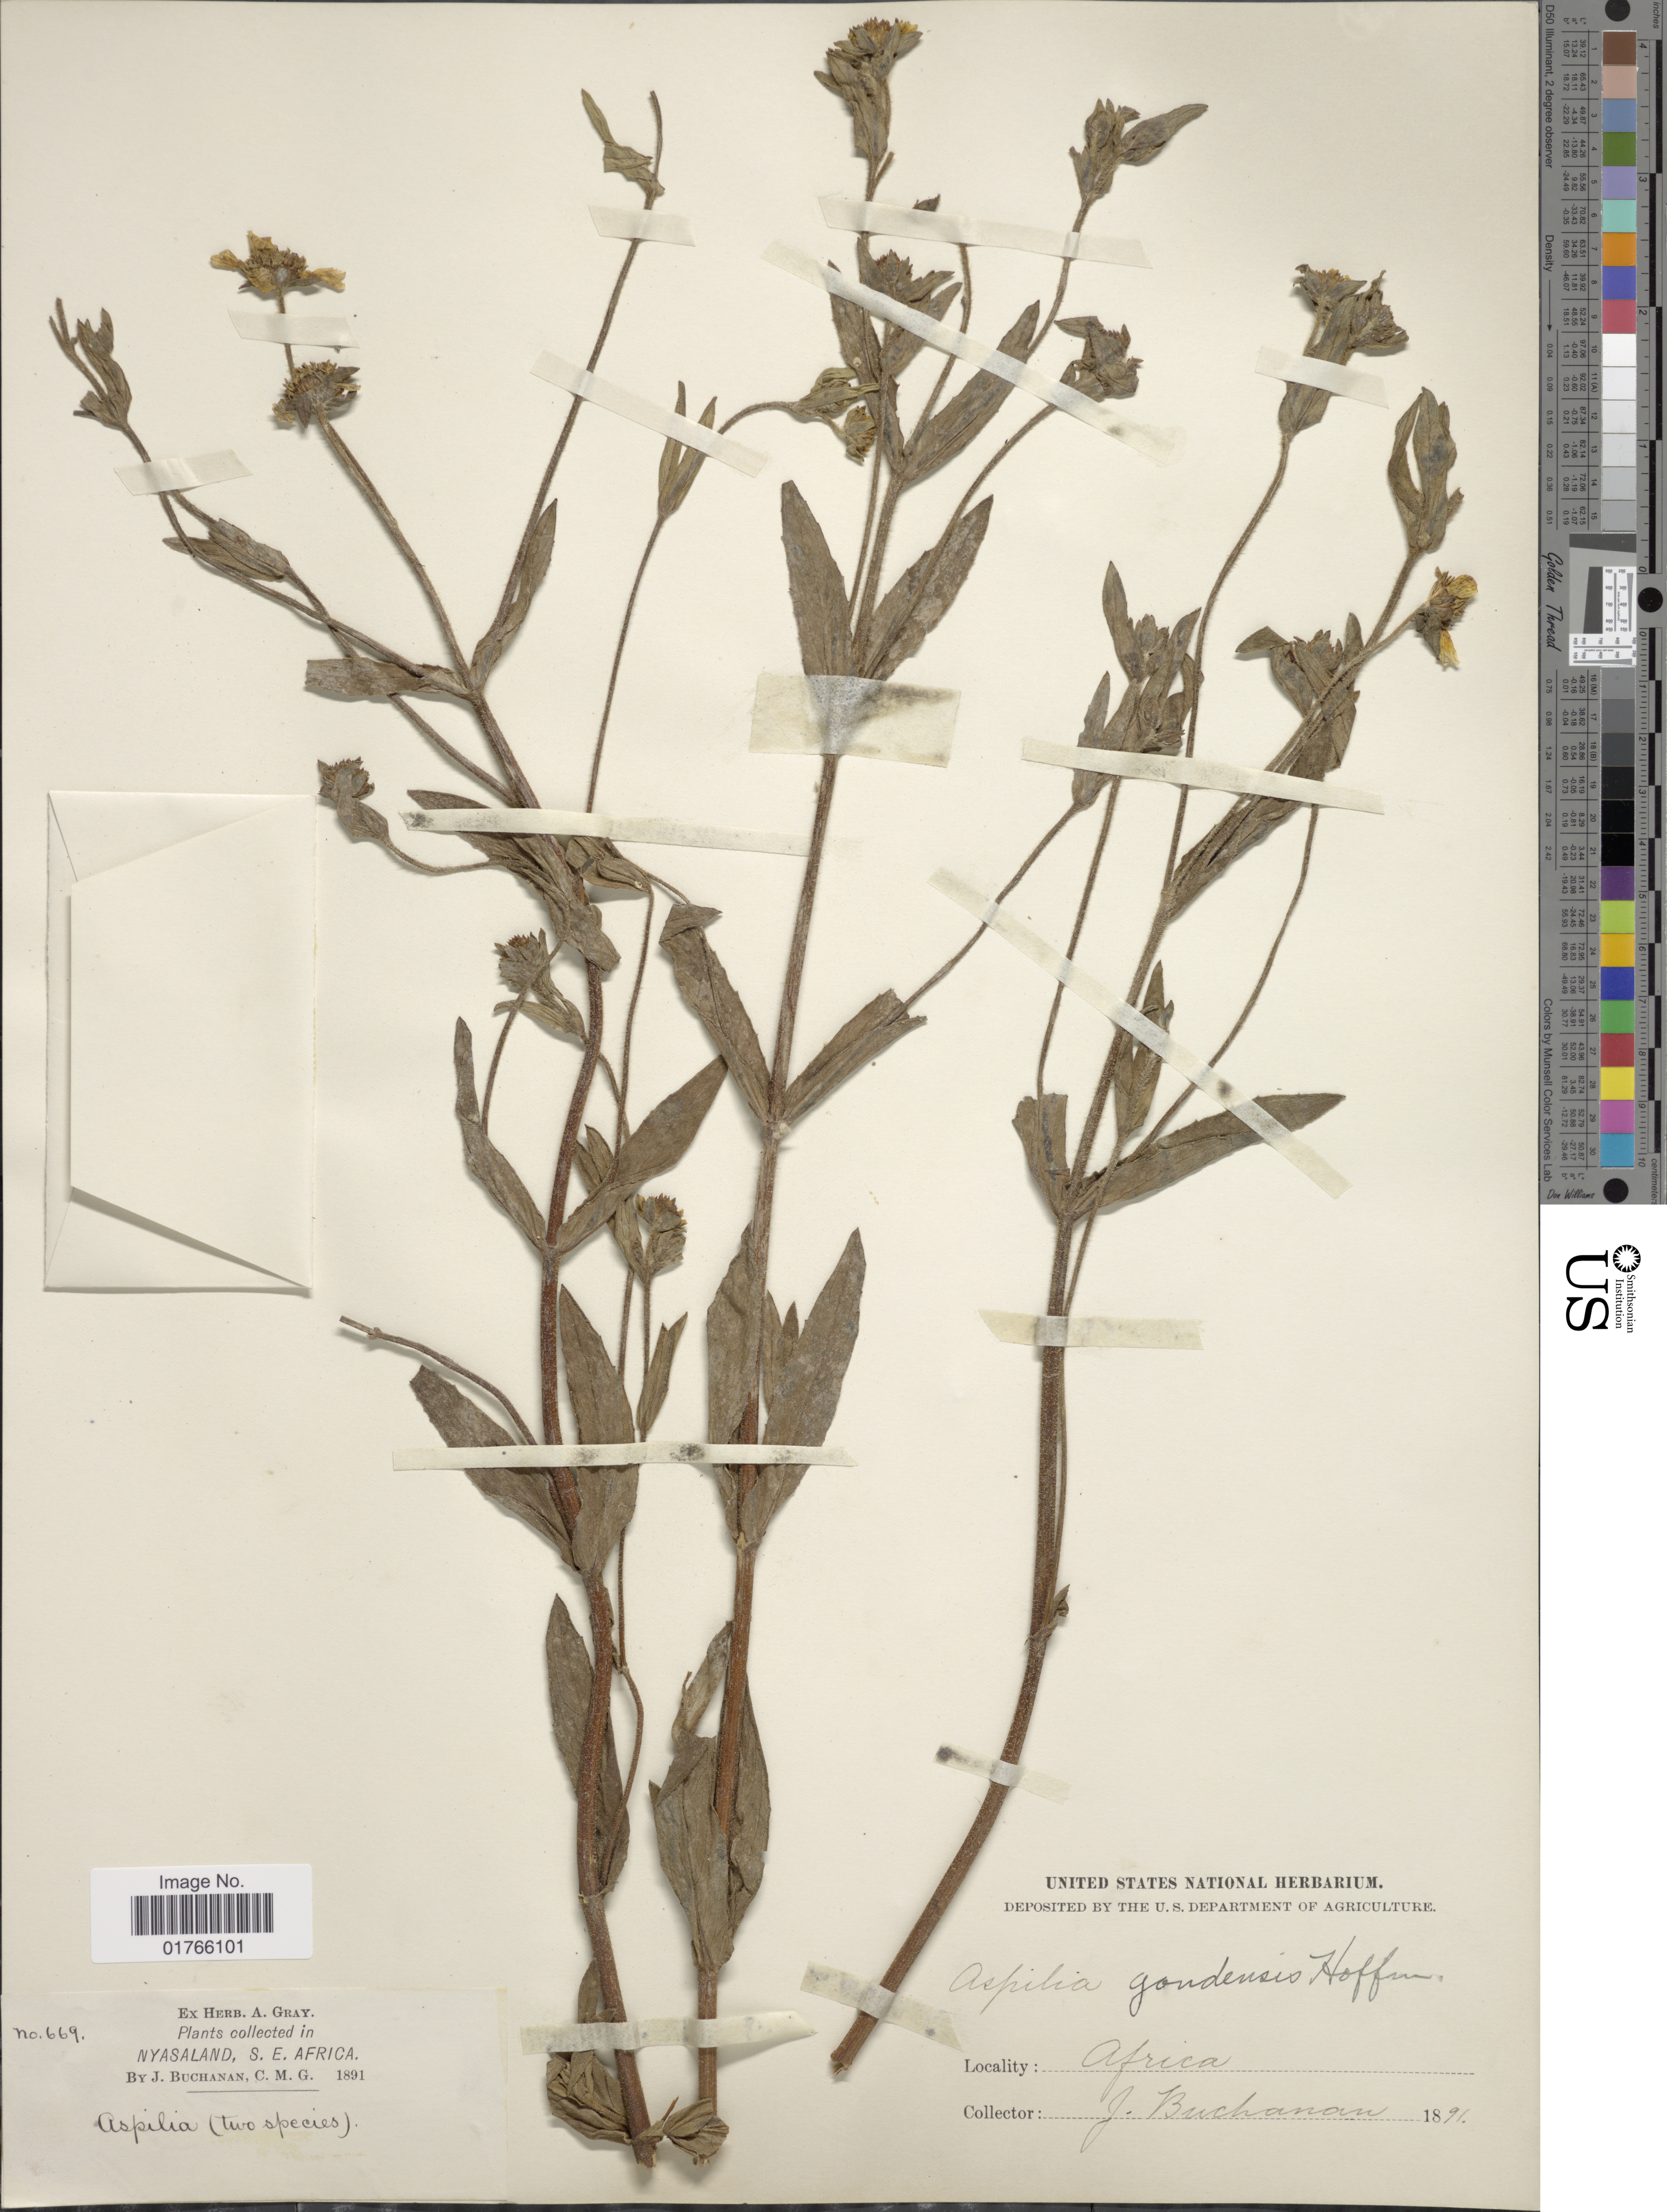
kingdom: Plantae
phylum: Tracheophyta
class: Magnoliopsida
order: Asterales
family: Asteraceae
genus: Aspilia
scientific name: Aspilia gondoensis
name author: O. Hoffm.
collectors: J. Buchanan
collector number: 669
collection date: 1891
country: Malawi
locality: Nyasaland, S. E. Africa